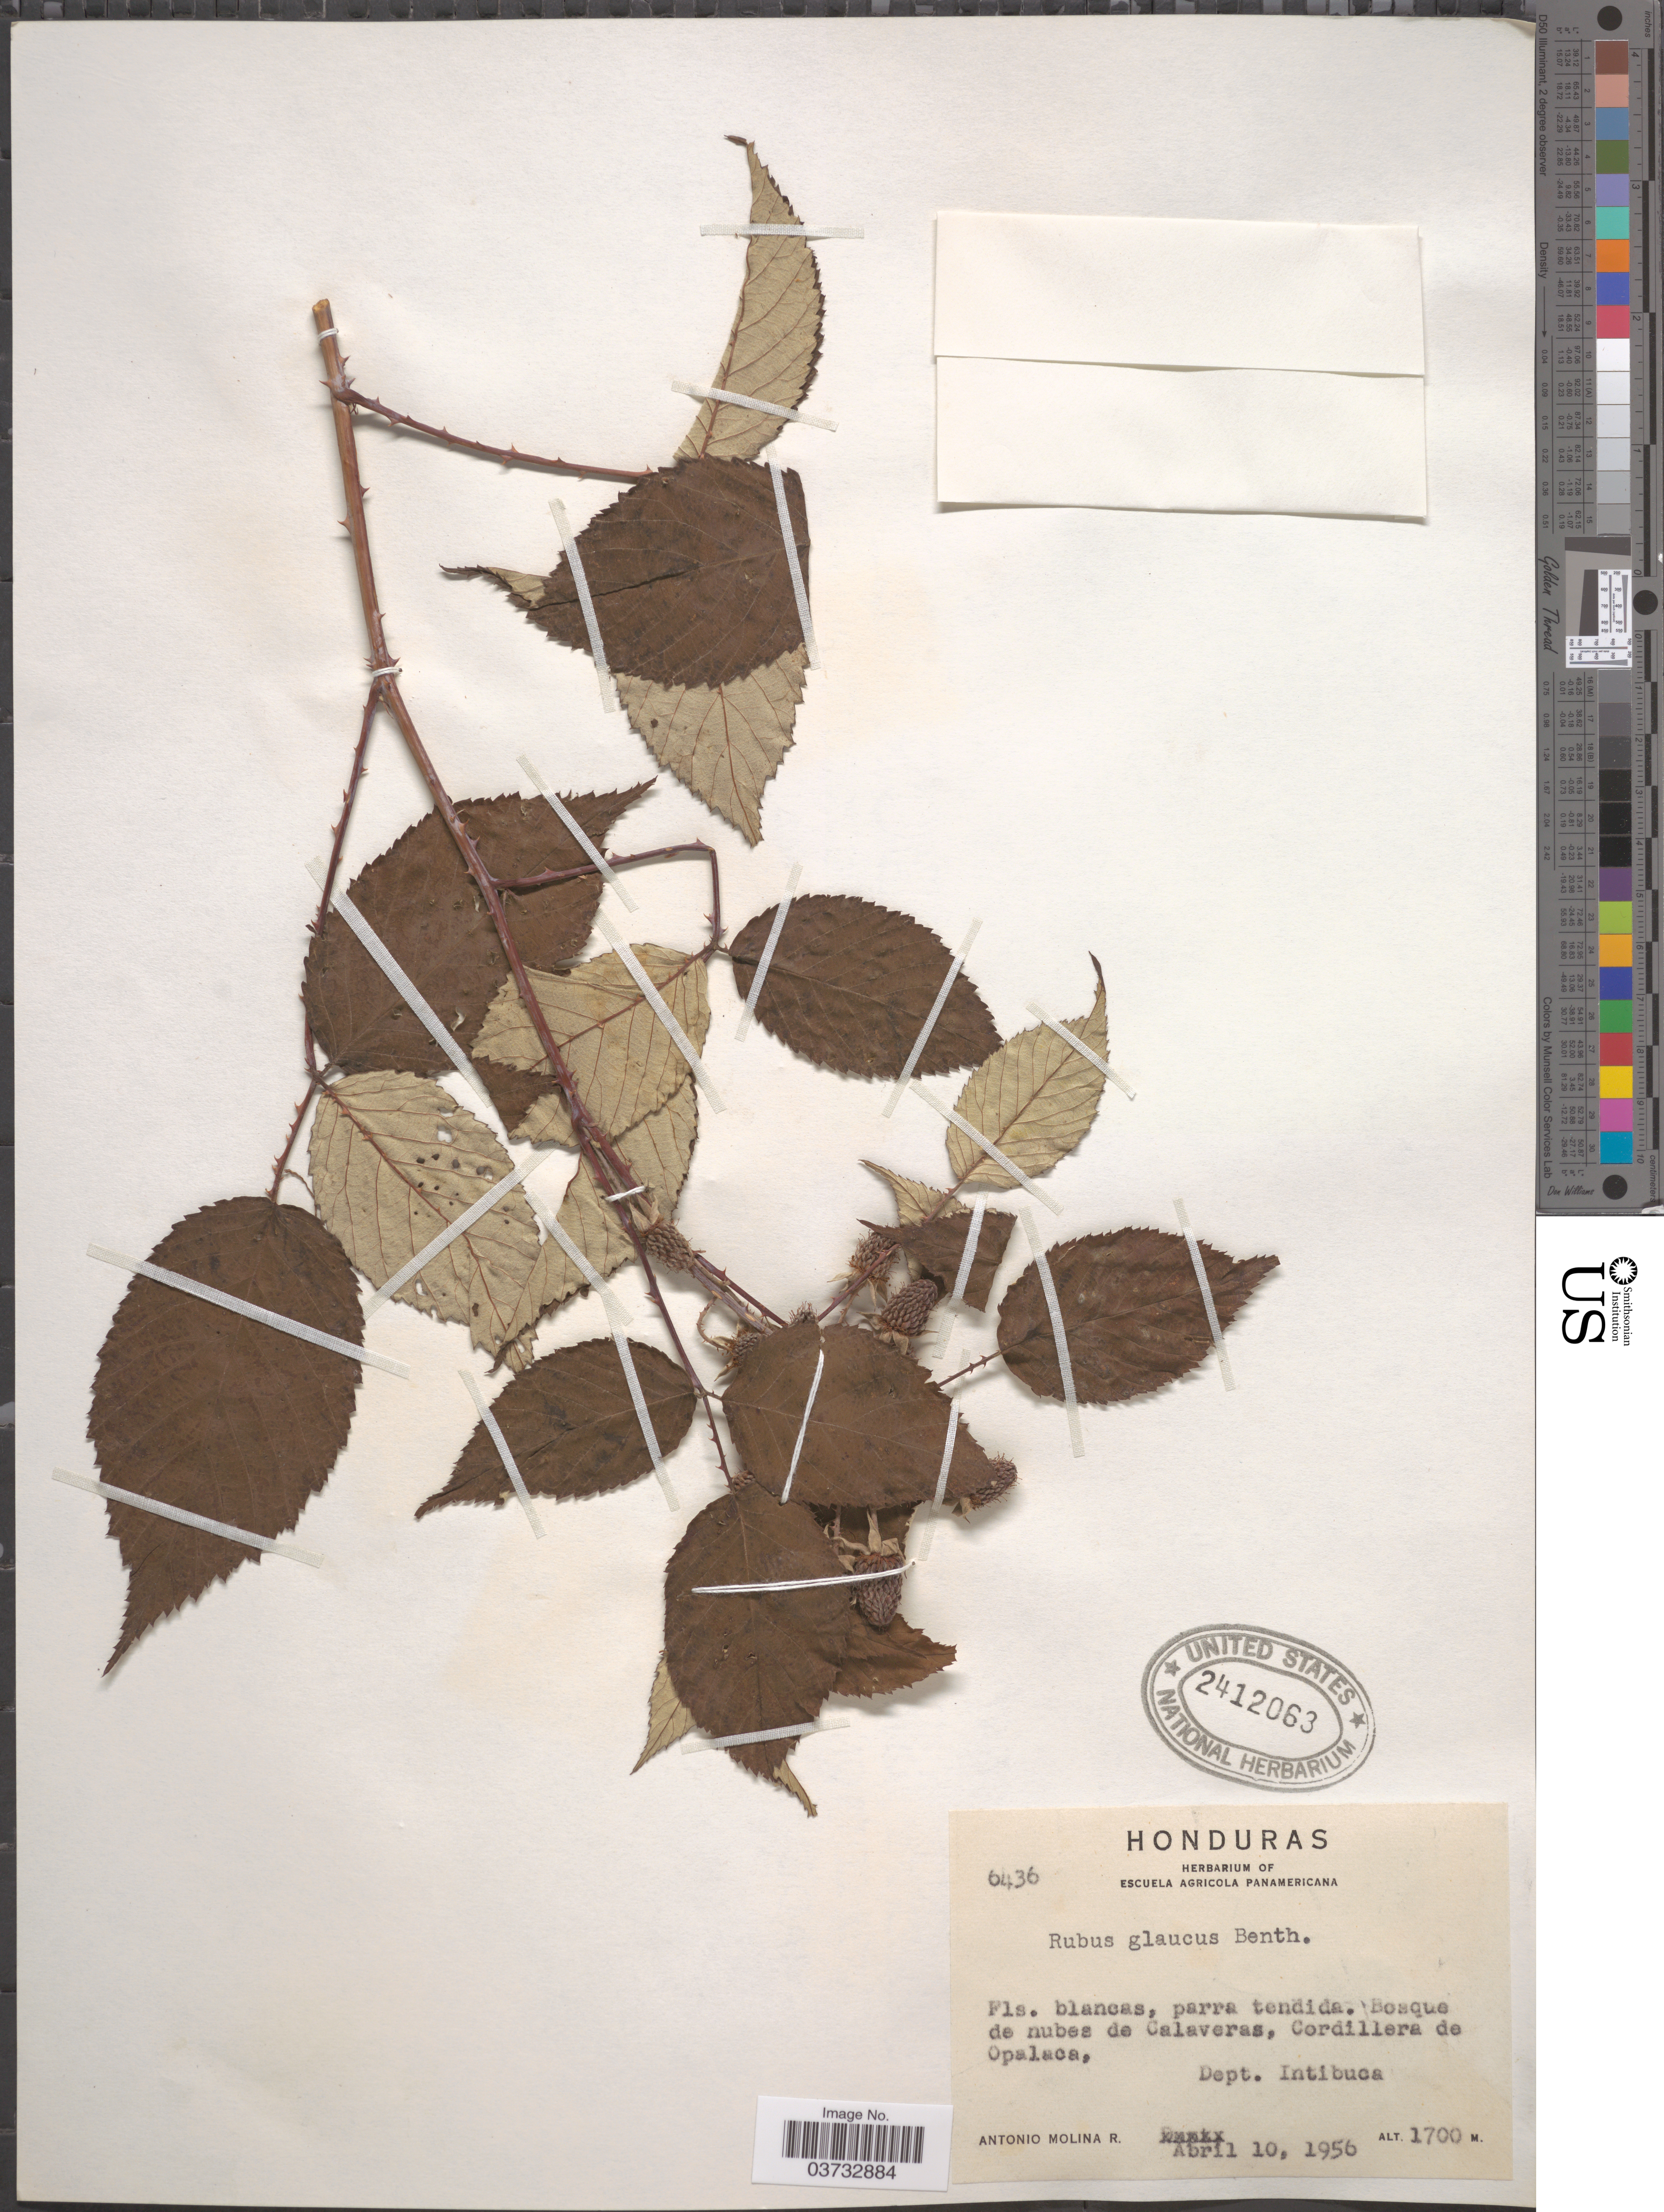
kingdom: Plantae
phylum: Tracheophyta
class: Magnoliopsida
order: Rosales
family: Rosaceae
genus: Rubus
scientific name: Rubus glaucus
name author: Benth.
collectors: A. Molina R.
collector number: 6436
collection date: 1956-04-10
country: Honduras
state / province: Intibuca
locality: Bosque de nubes de Calaveras, Cordillera de Opalaca, Dept. Intibuca.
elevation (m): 1700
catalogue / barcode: US 2412063